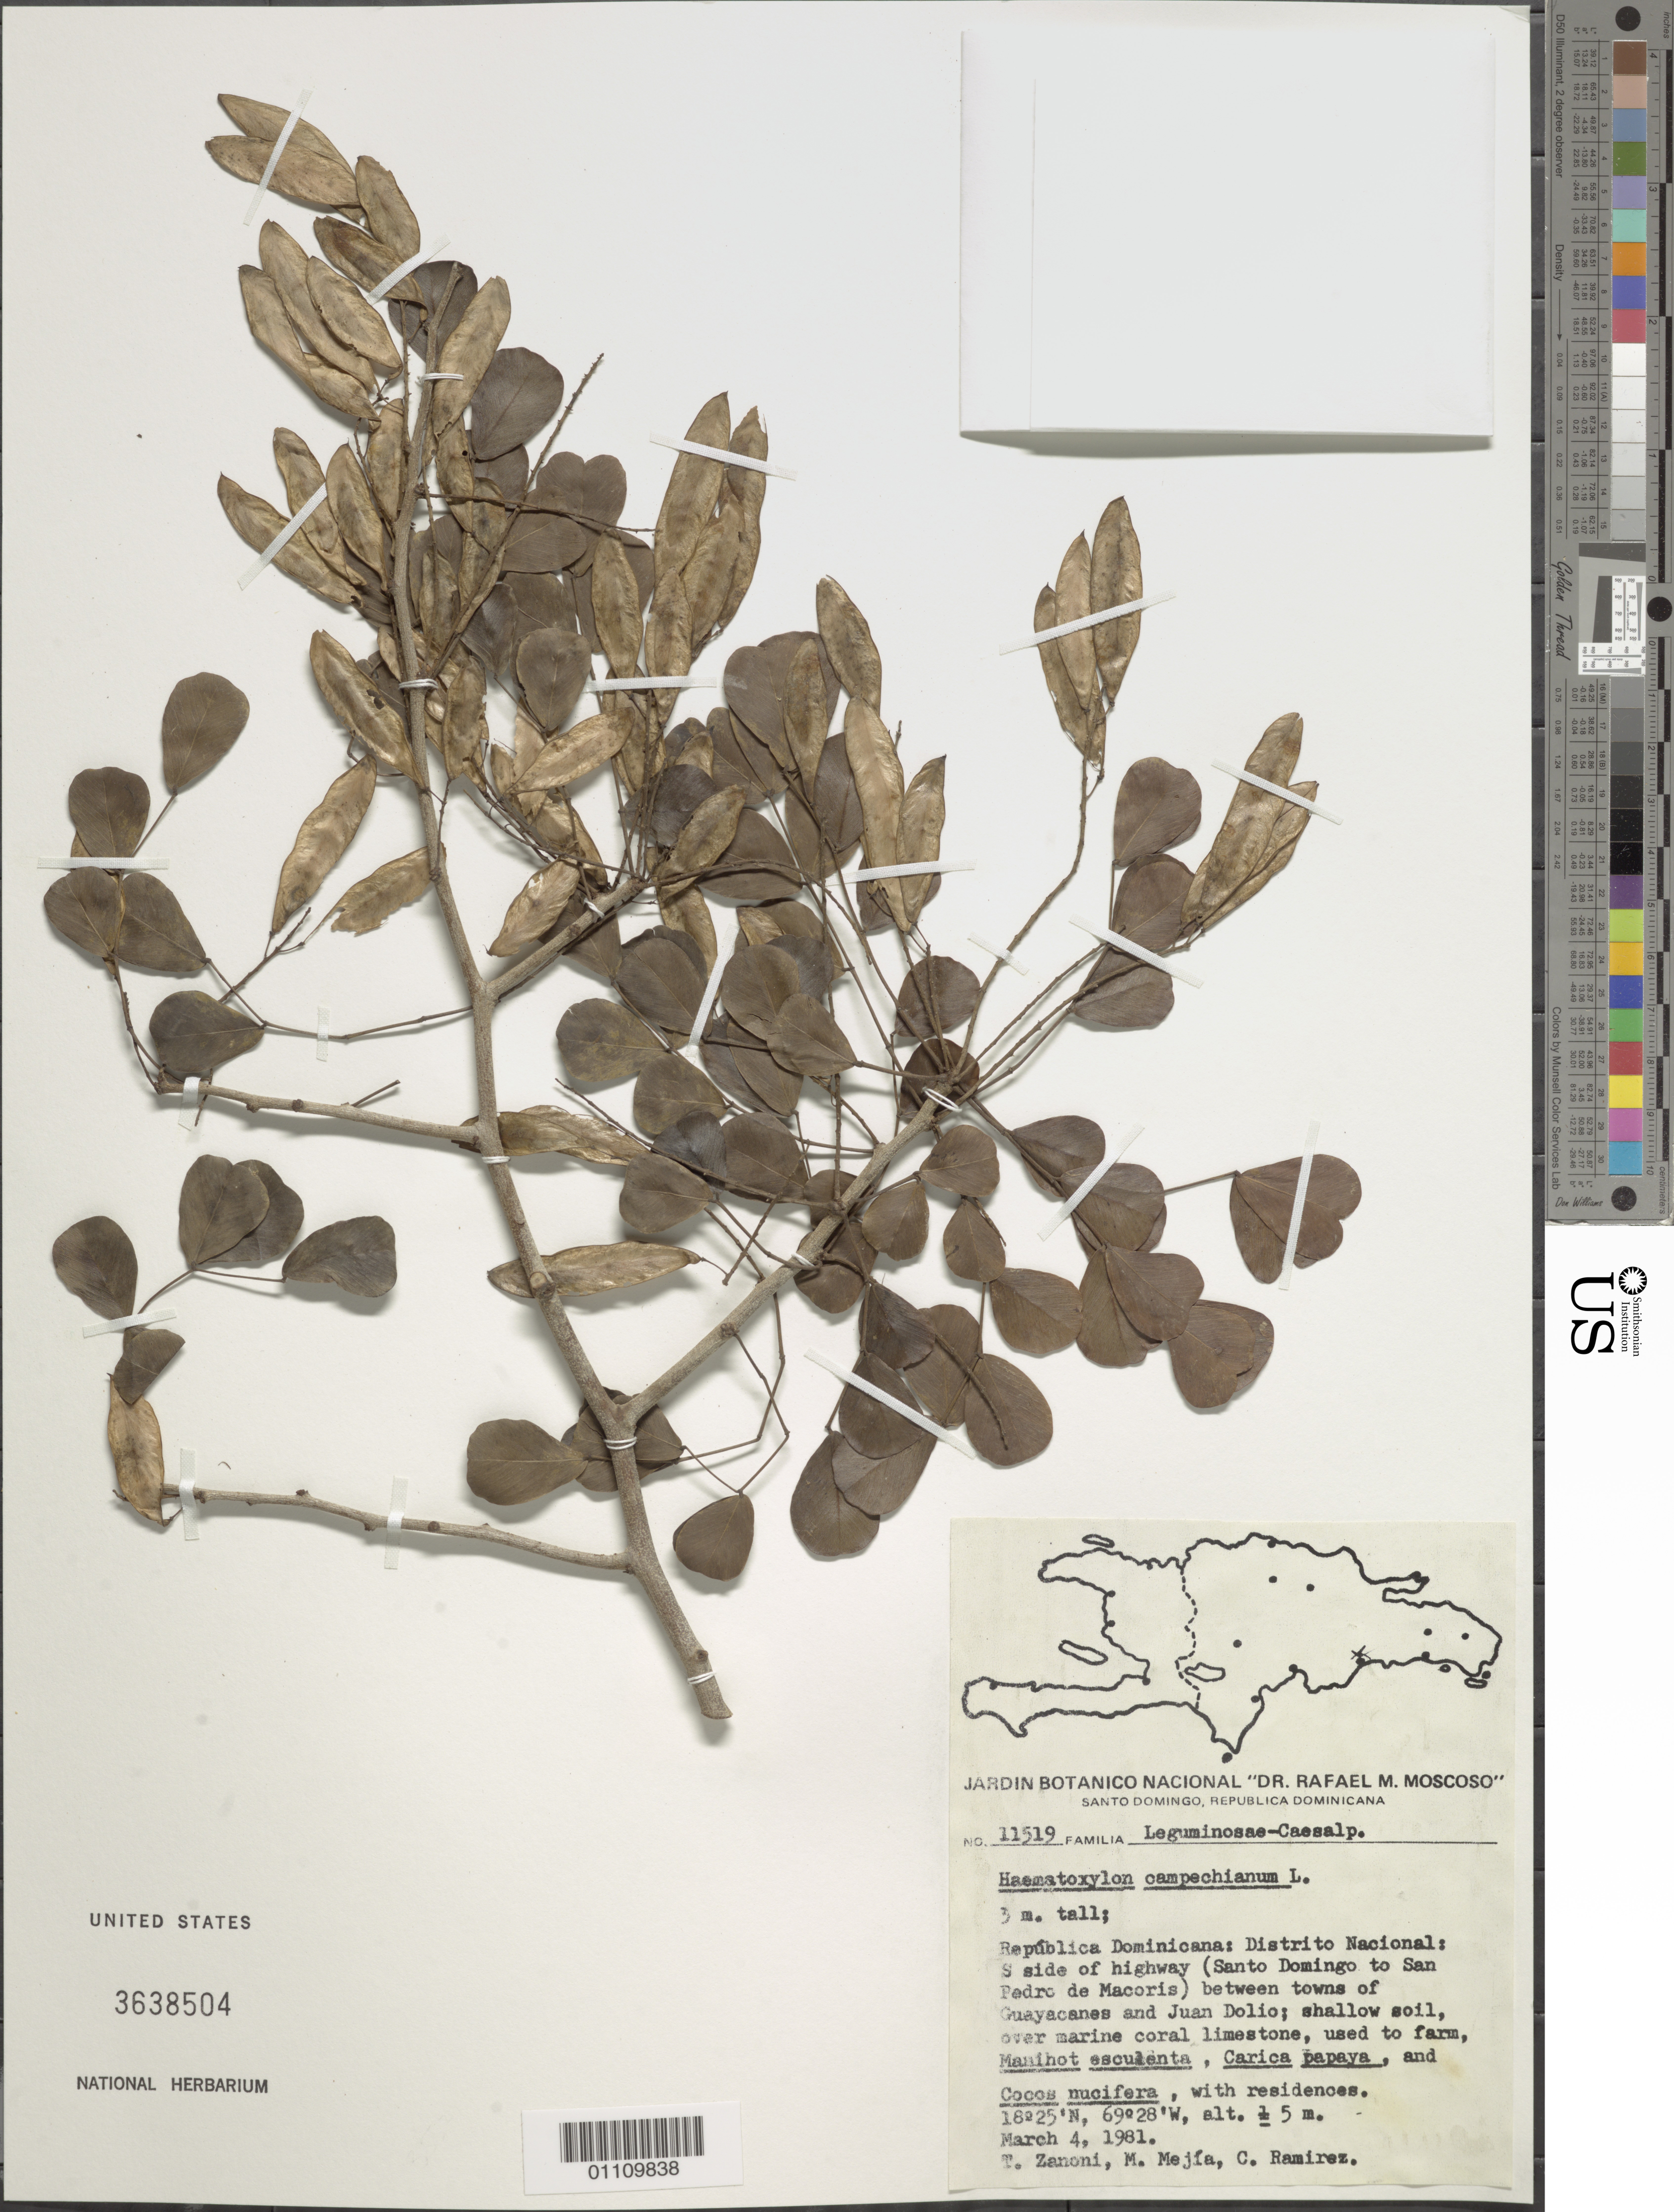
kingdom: Plantae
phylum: Tracheophyta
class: Magnoliopsida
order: Fabales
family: Fabaceae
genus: Haematoxylum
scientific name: Haematoxylum campechianum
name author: L.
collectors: T. A. Zanoni, M. Mejia & C. Ramirez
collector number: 11519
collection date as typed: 04 Mar 1981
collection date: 1981-03-04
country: Dominican Republic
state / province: Distrito Nacional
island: Hispaniola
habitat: Shallow soil, over marine coral limestone, used to farm, Manihot esculenta, Carica papaya and Cocos nucifera, with residences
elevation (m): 5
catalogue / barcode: US 3638504